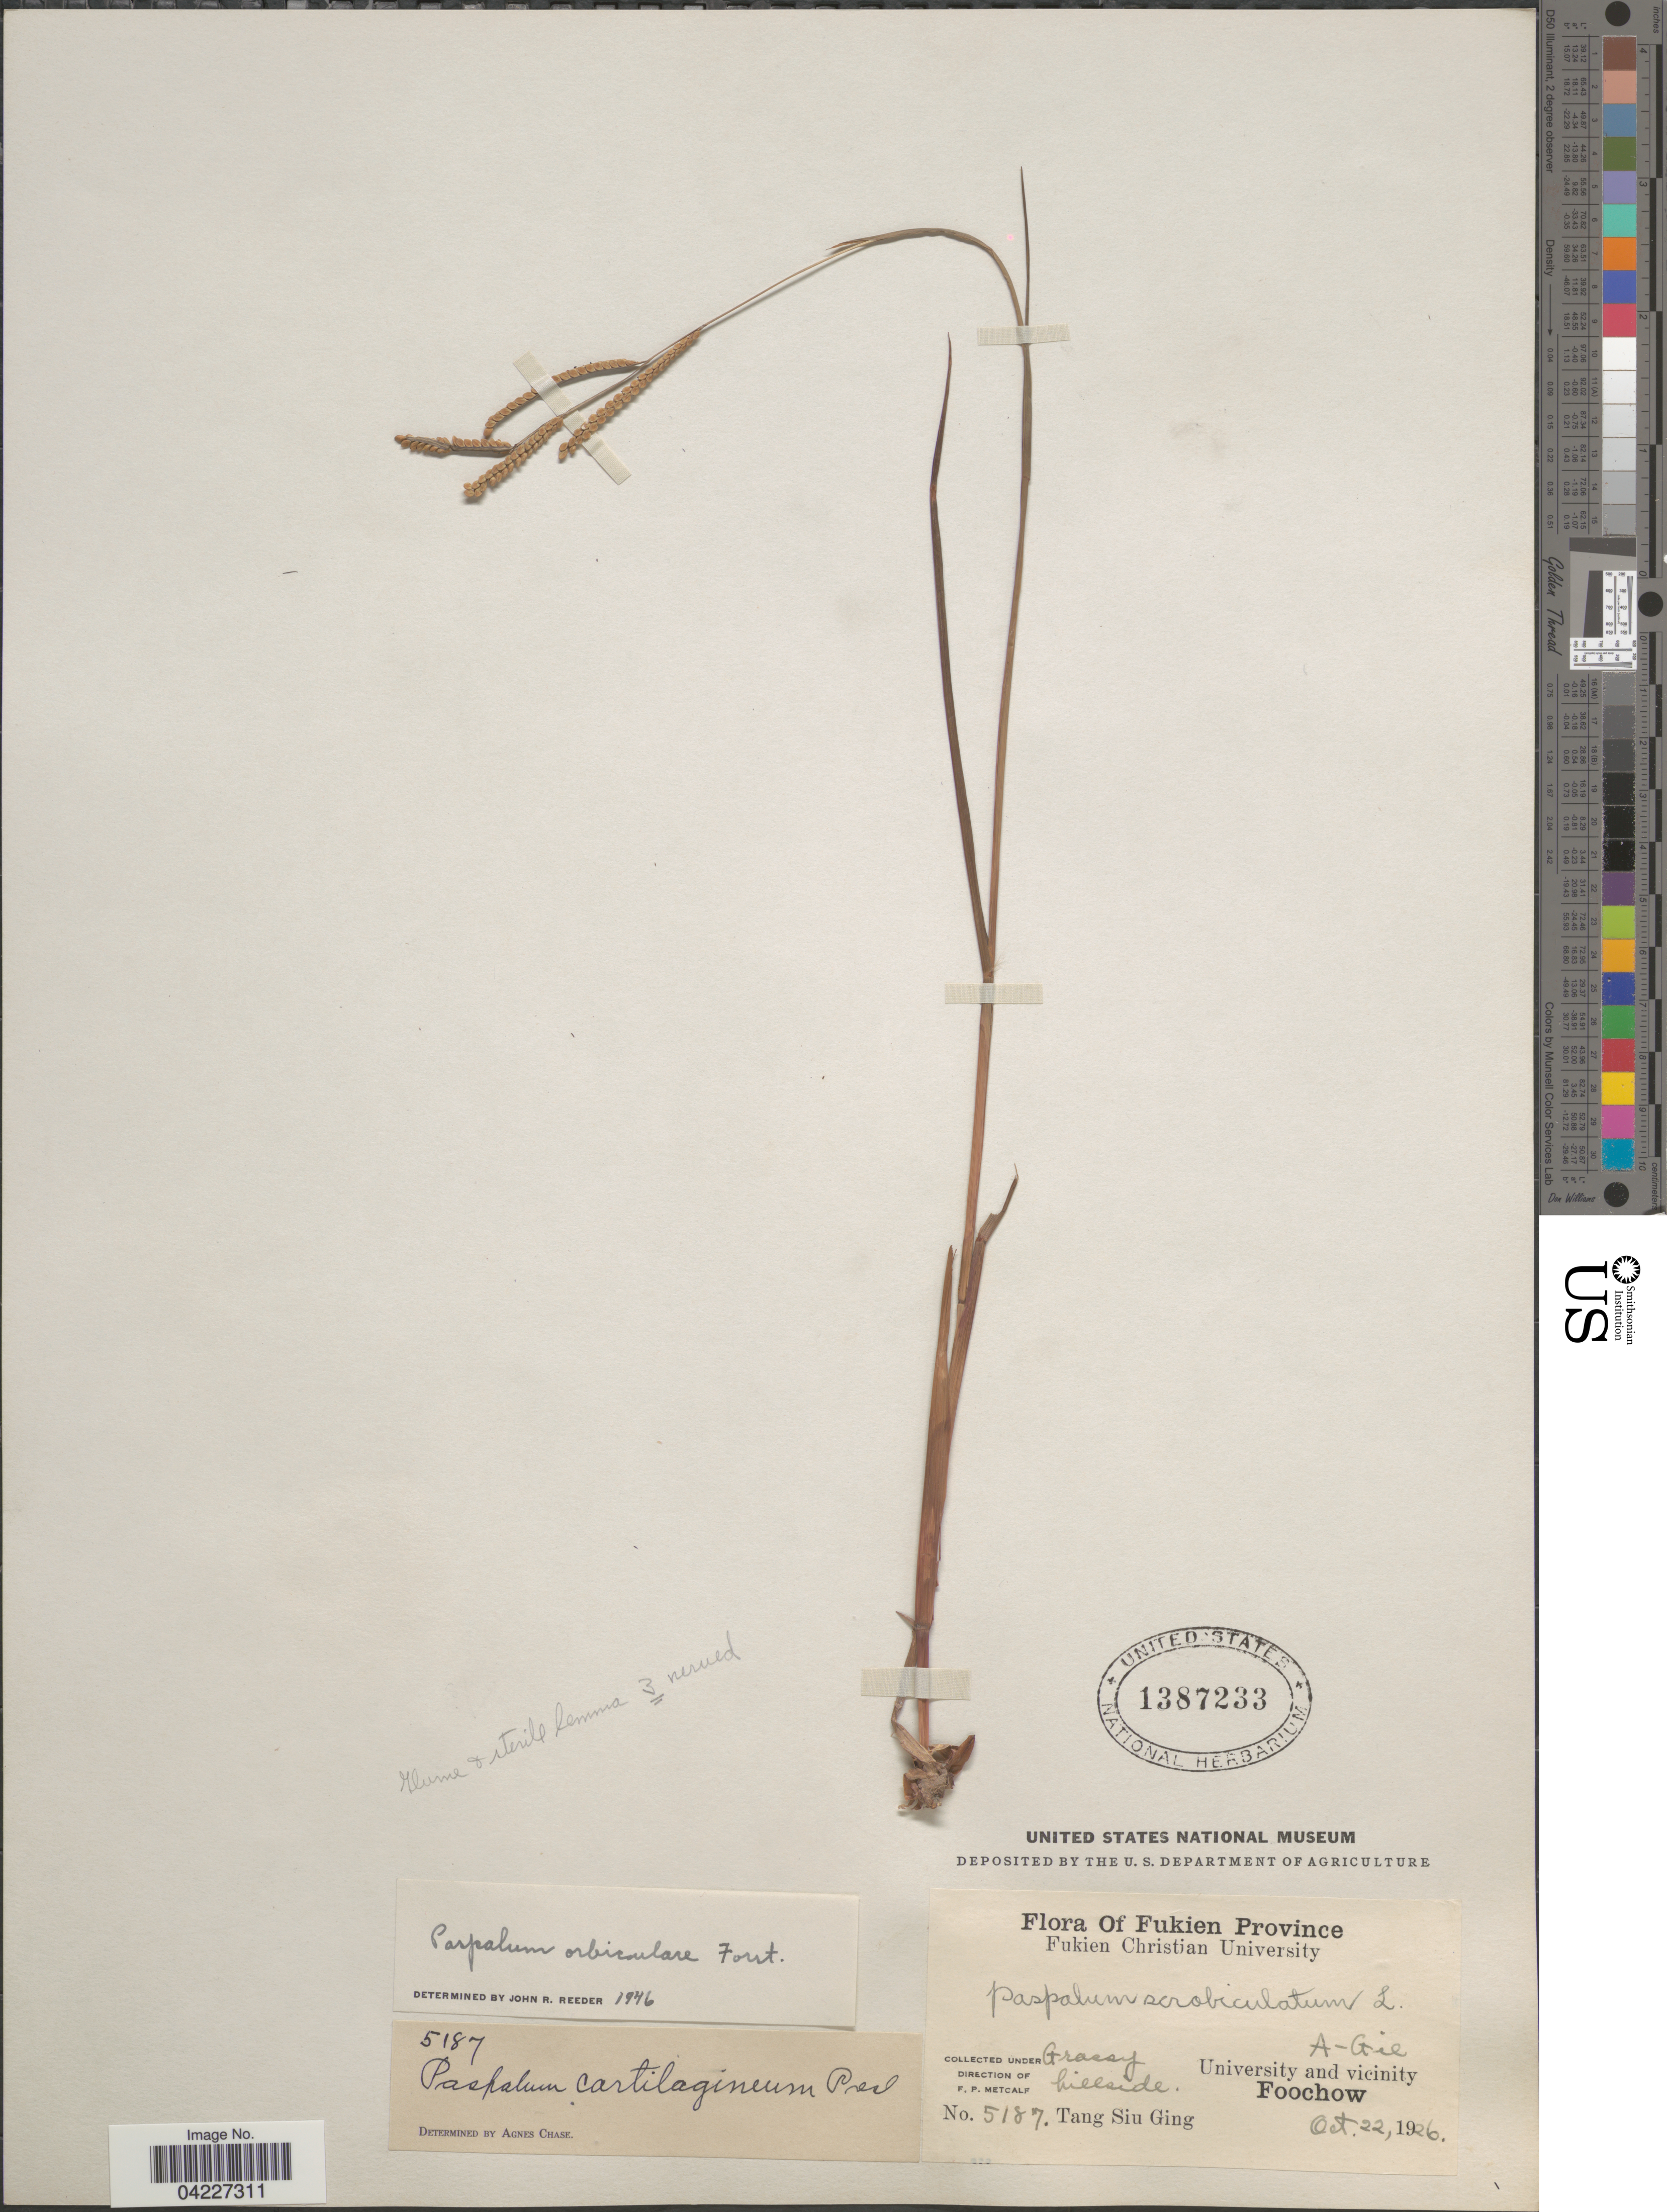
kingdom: Plantae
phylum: Tracheophyta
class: Liliopsida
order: Poales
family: Poaceae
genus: Paspalum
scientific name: Paspalum orbiculare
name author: G. Forst.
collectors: S. Tang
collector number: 5187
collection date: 1926-10-22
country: China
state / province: Fujian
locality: Fukien Province. A-Gie. University and vicinity. Foochow.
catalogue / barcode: US 1387233